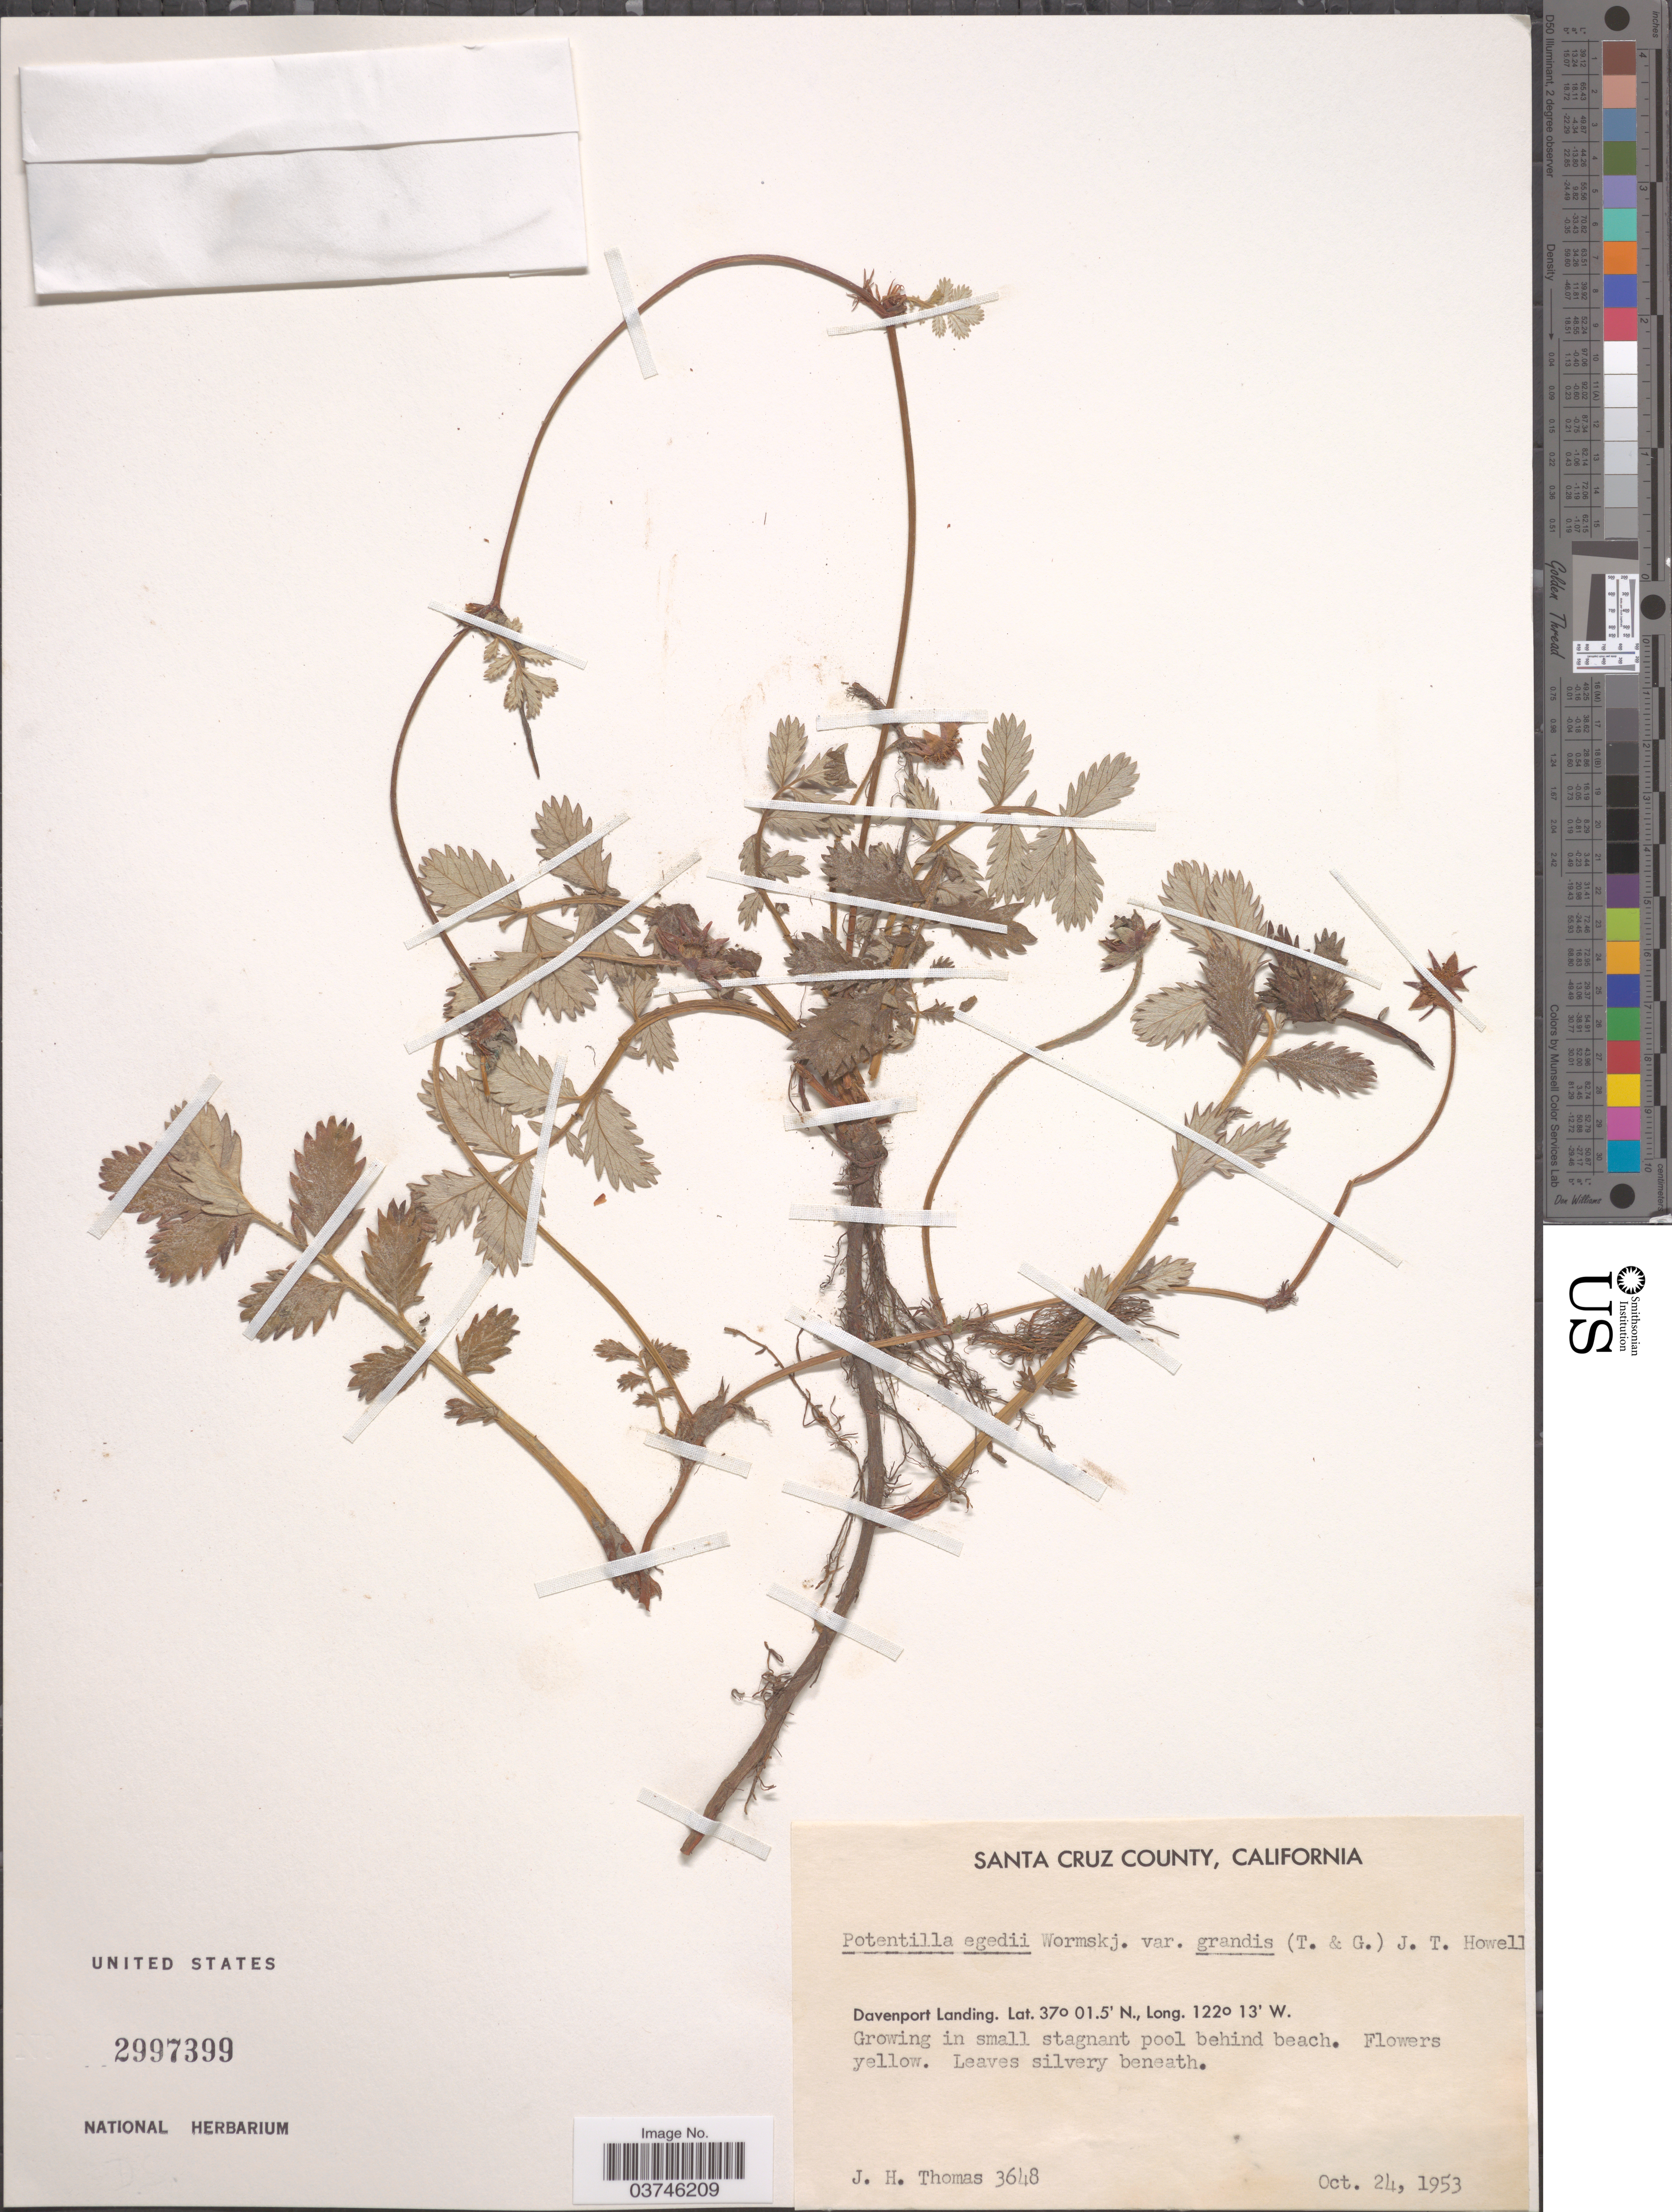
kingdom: Plantae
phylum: Tracheophyta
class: Magnoliopsida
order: Rosales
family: Rosaceae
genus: Argentina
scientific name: Argentina pacifica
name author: (Howell) Rydb.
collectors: J. H. Thomas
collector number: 3648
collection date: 1953-10-24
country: United States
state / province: California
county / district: Santa Cruz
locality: Santa Cruz County. Davenport Landing.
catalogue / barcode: US 2997399